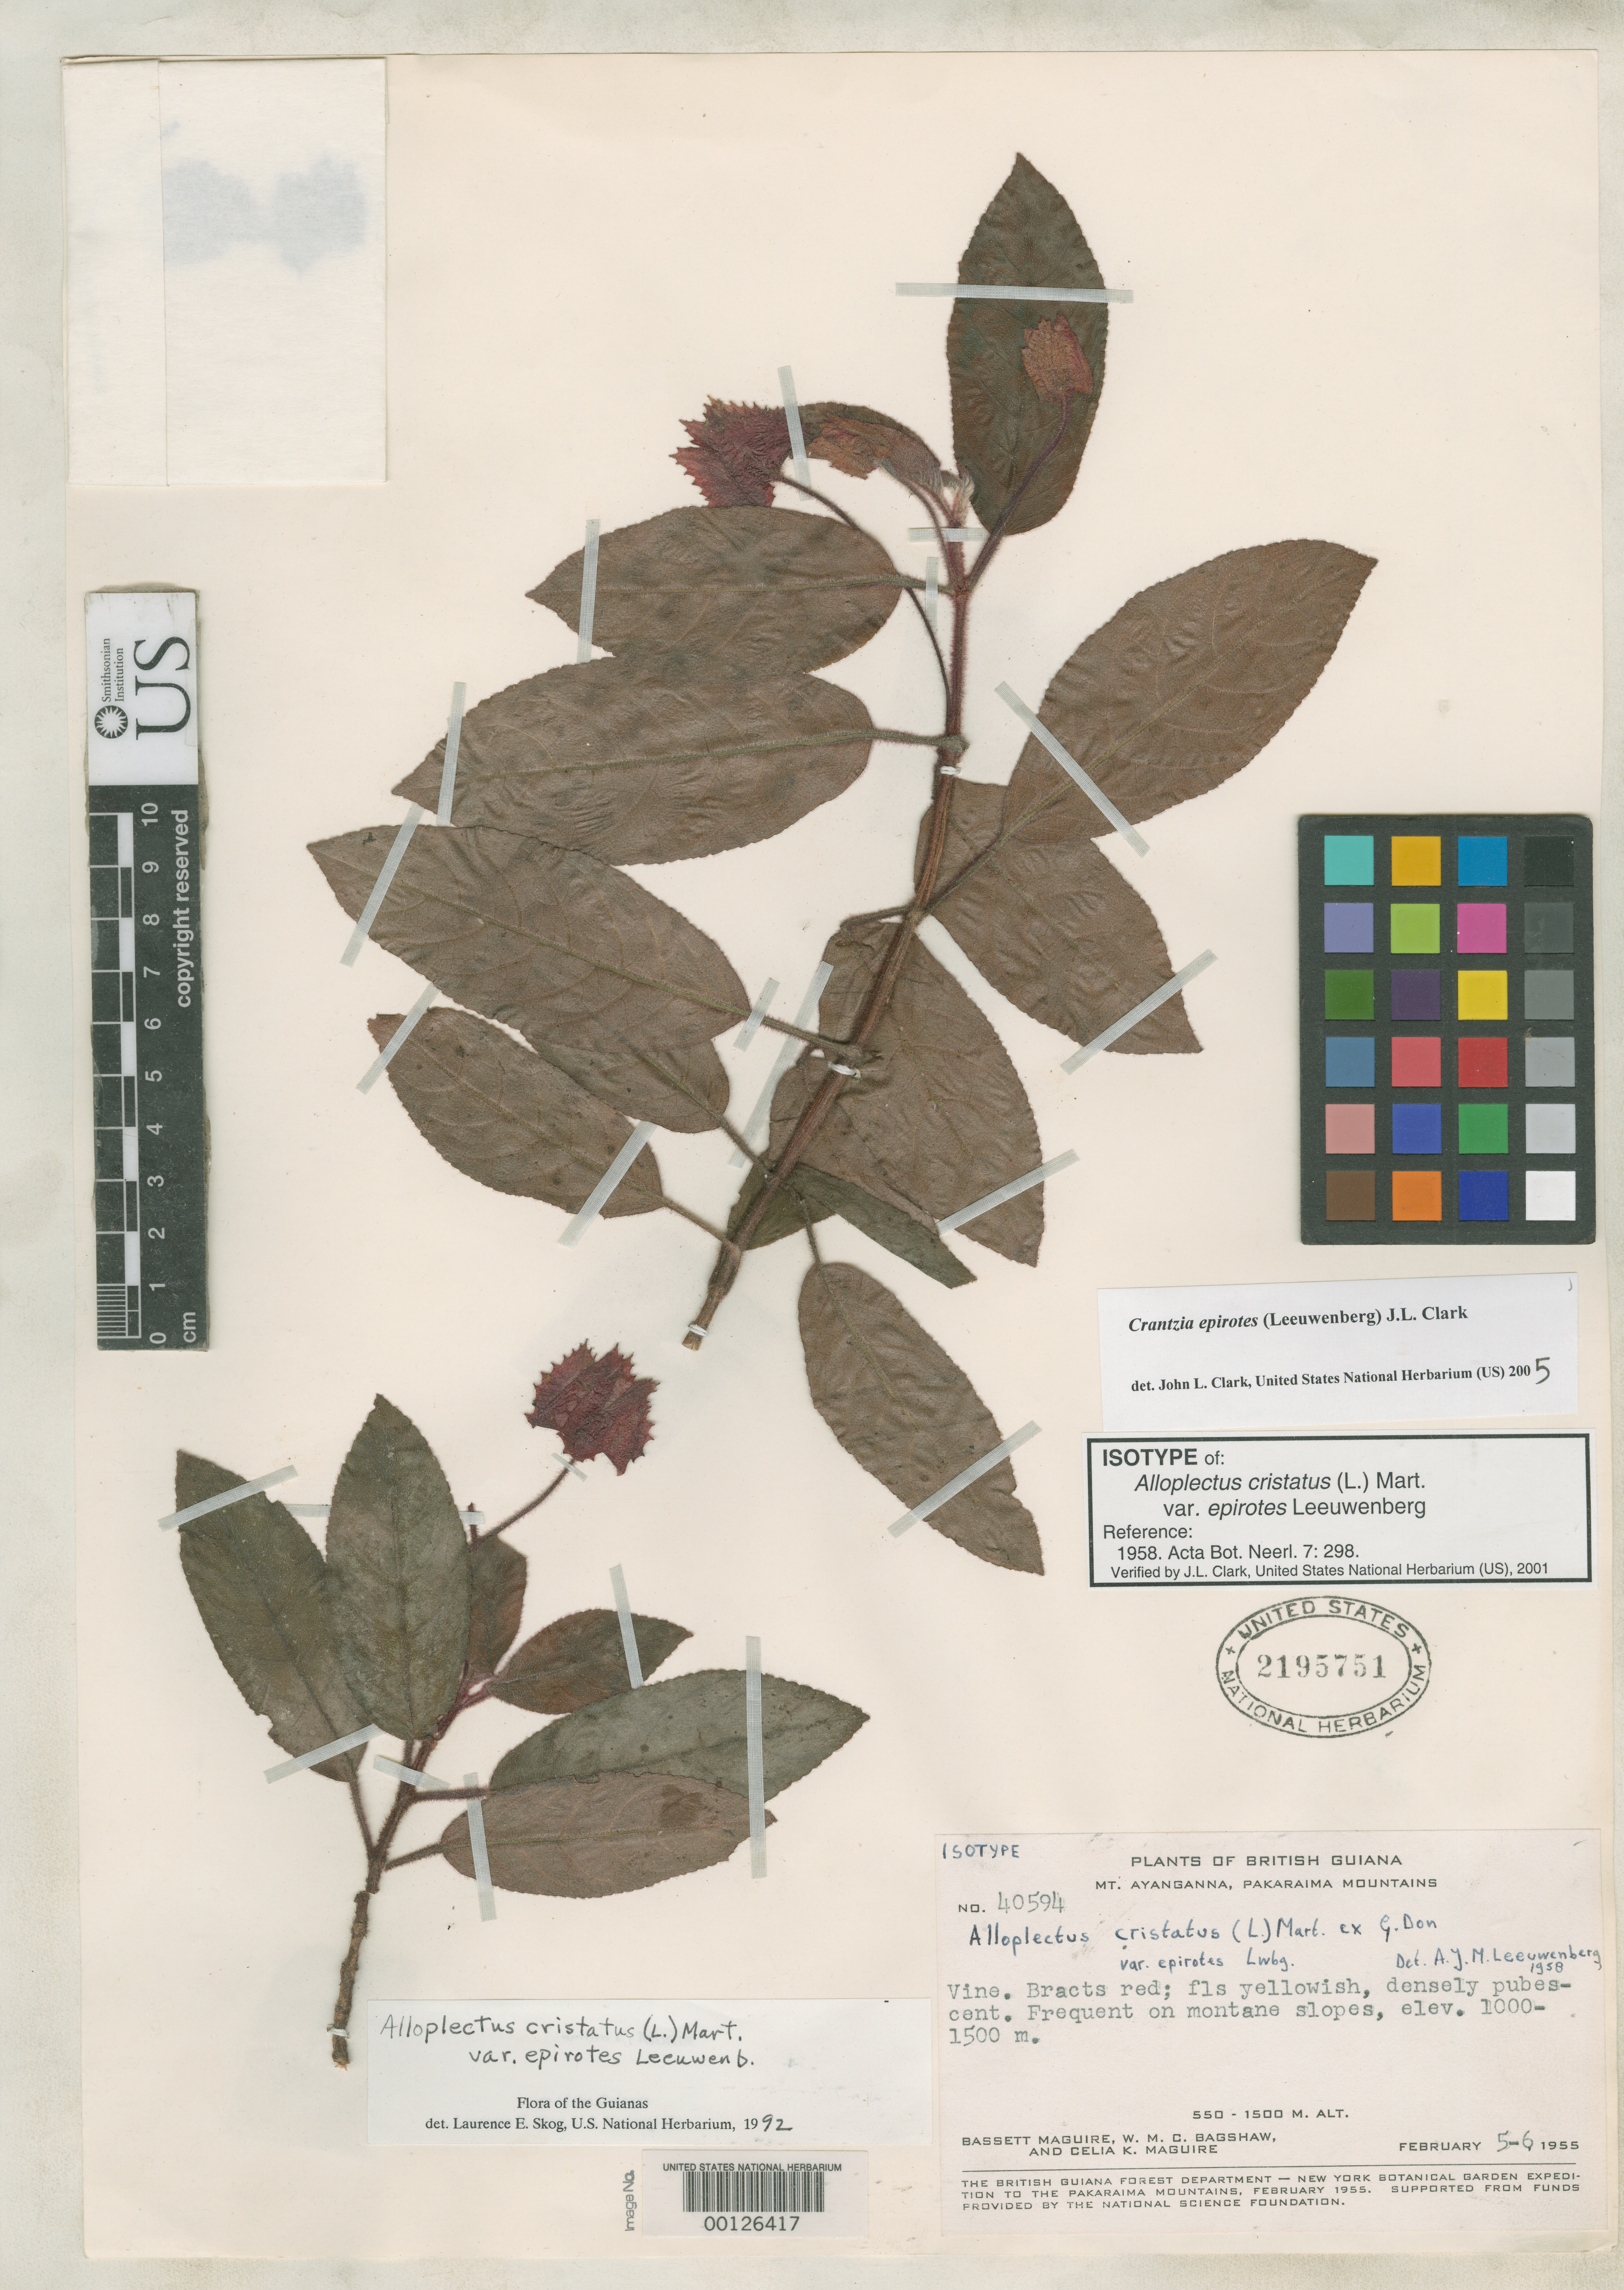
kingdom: Plantae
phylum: Tracheophyta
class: Magnoliopsida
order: Lamiales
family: Gesneriaceae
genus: Alloplectus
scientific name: Alloplectus cristatus var. epirotes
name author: Leeuwenb.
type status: Isotype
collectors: B. Maguire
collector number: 40594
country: Guyana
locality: Pacaraima Mountains; Mount Ayanganna, Essequibo.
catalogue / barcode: US 2195751